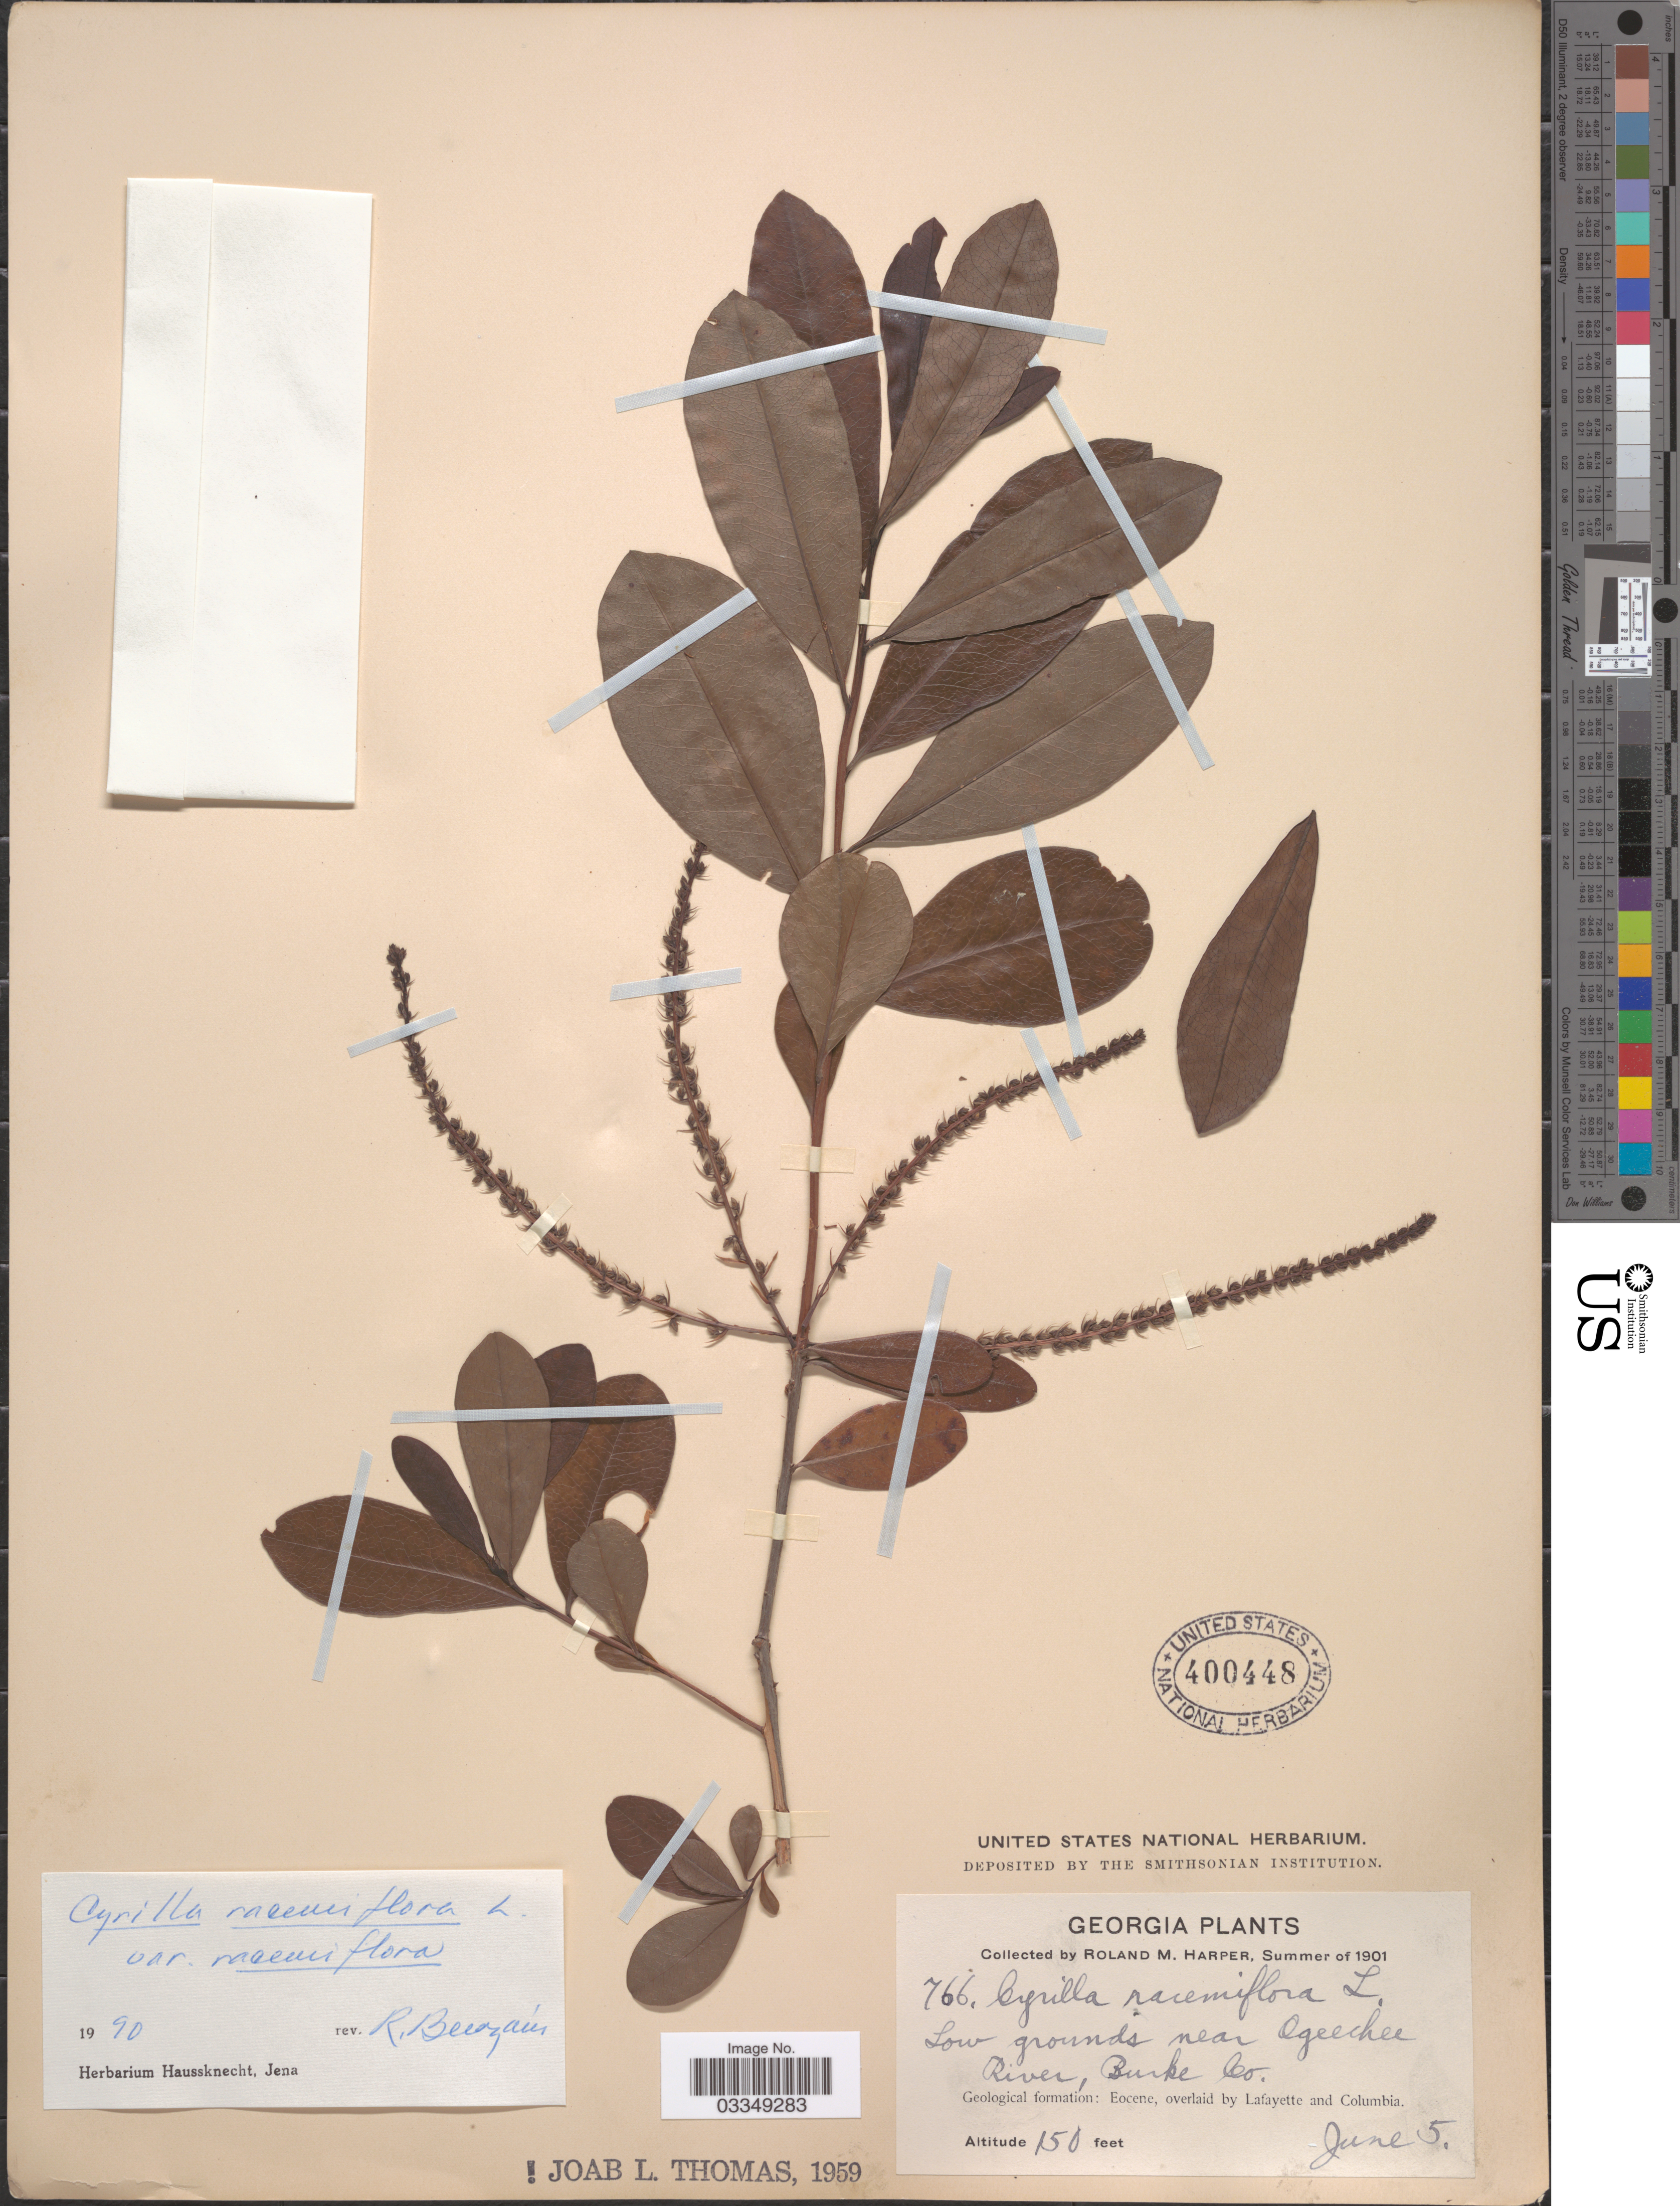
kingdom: Plantae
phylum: Tracheophyta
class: Magnoliopsida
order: Ericales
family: Cyrillaceae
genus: Cyrilla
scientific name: Cyrilla racemiflora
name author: L.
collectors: R. M. Harper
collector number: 766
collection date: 1901-06-05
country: United States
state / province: Georgia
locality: Low grounds near Ogeechee River, Burke Co. Geological formation: Eocene, overlaid by Lafayette and Columbia.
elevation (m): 46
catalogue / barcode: US 400448